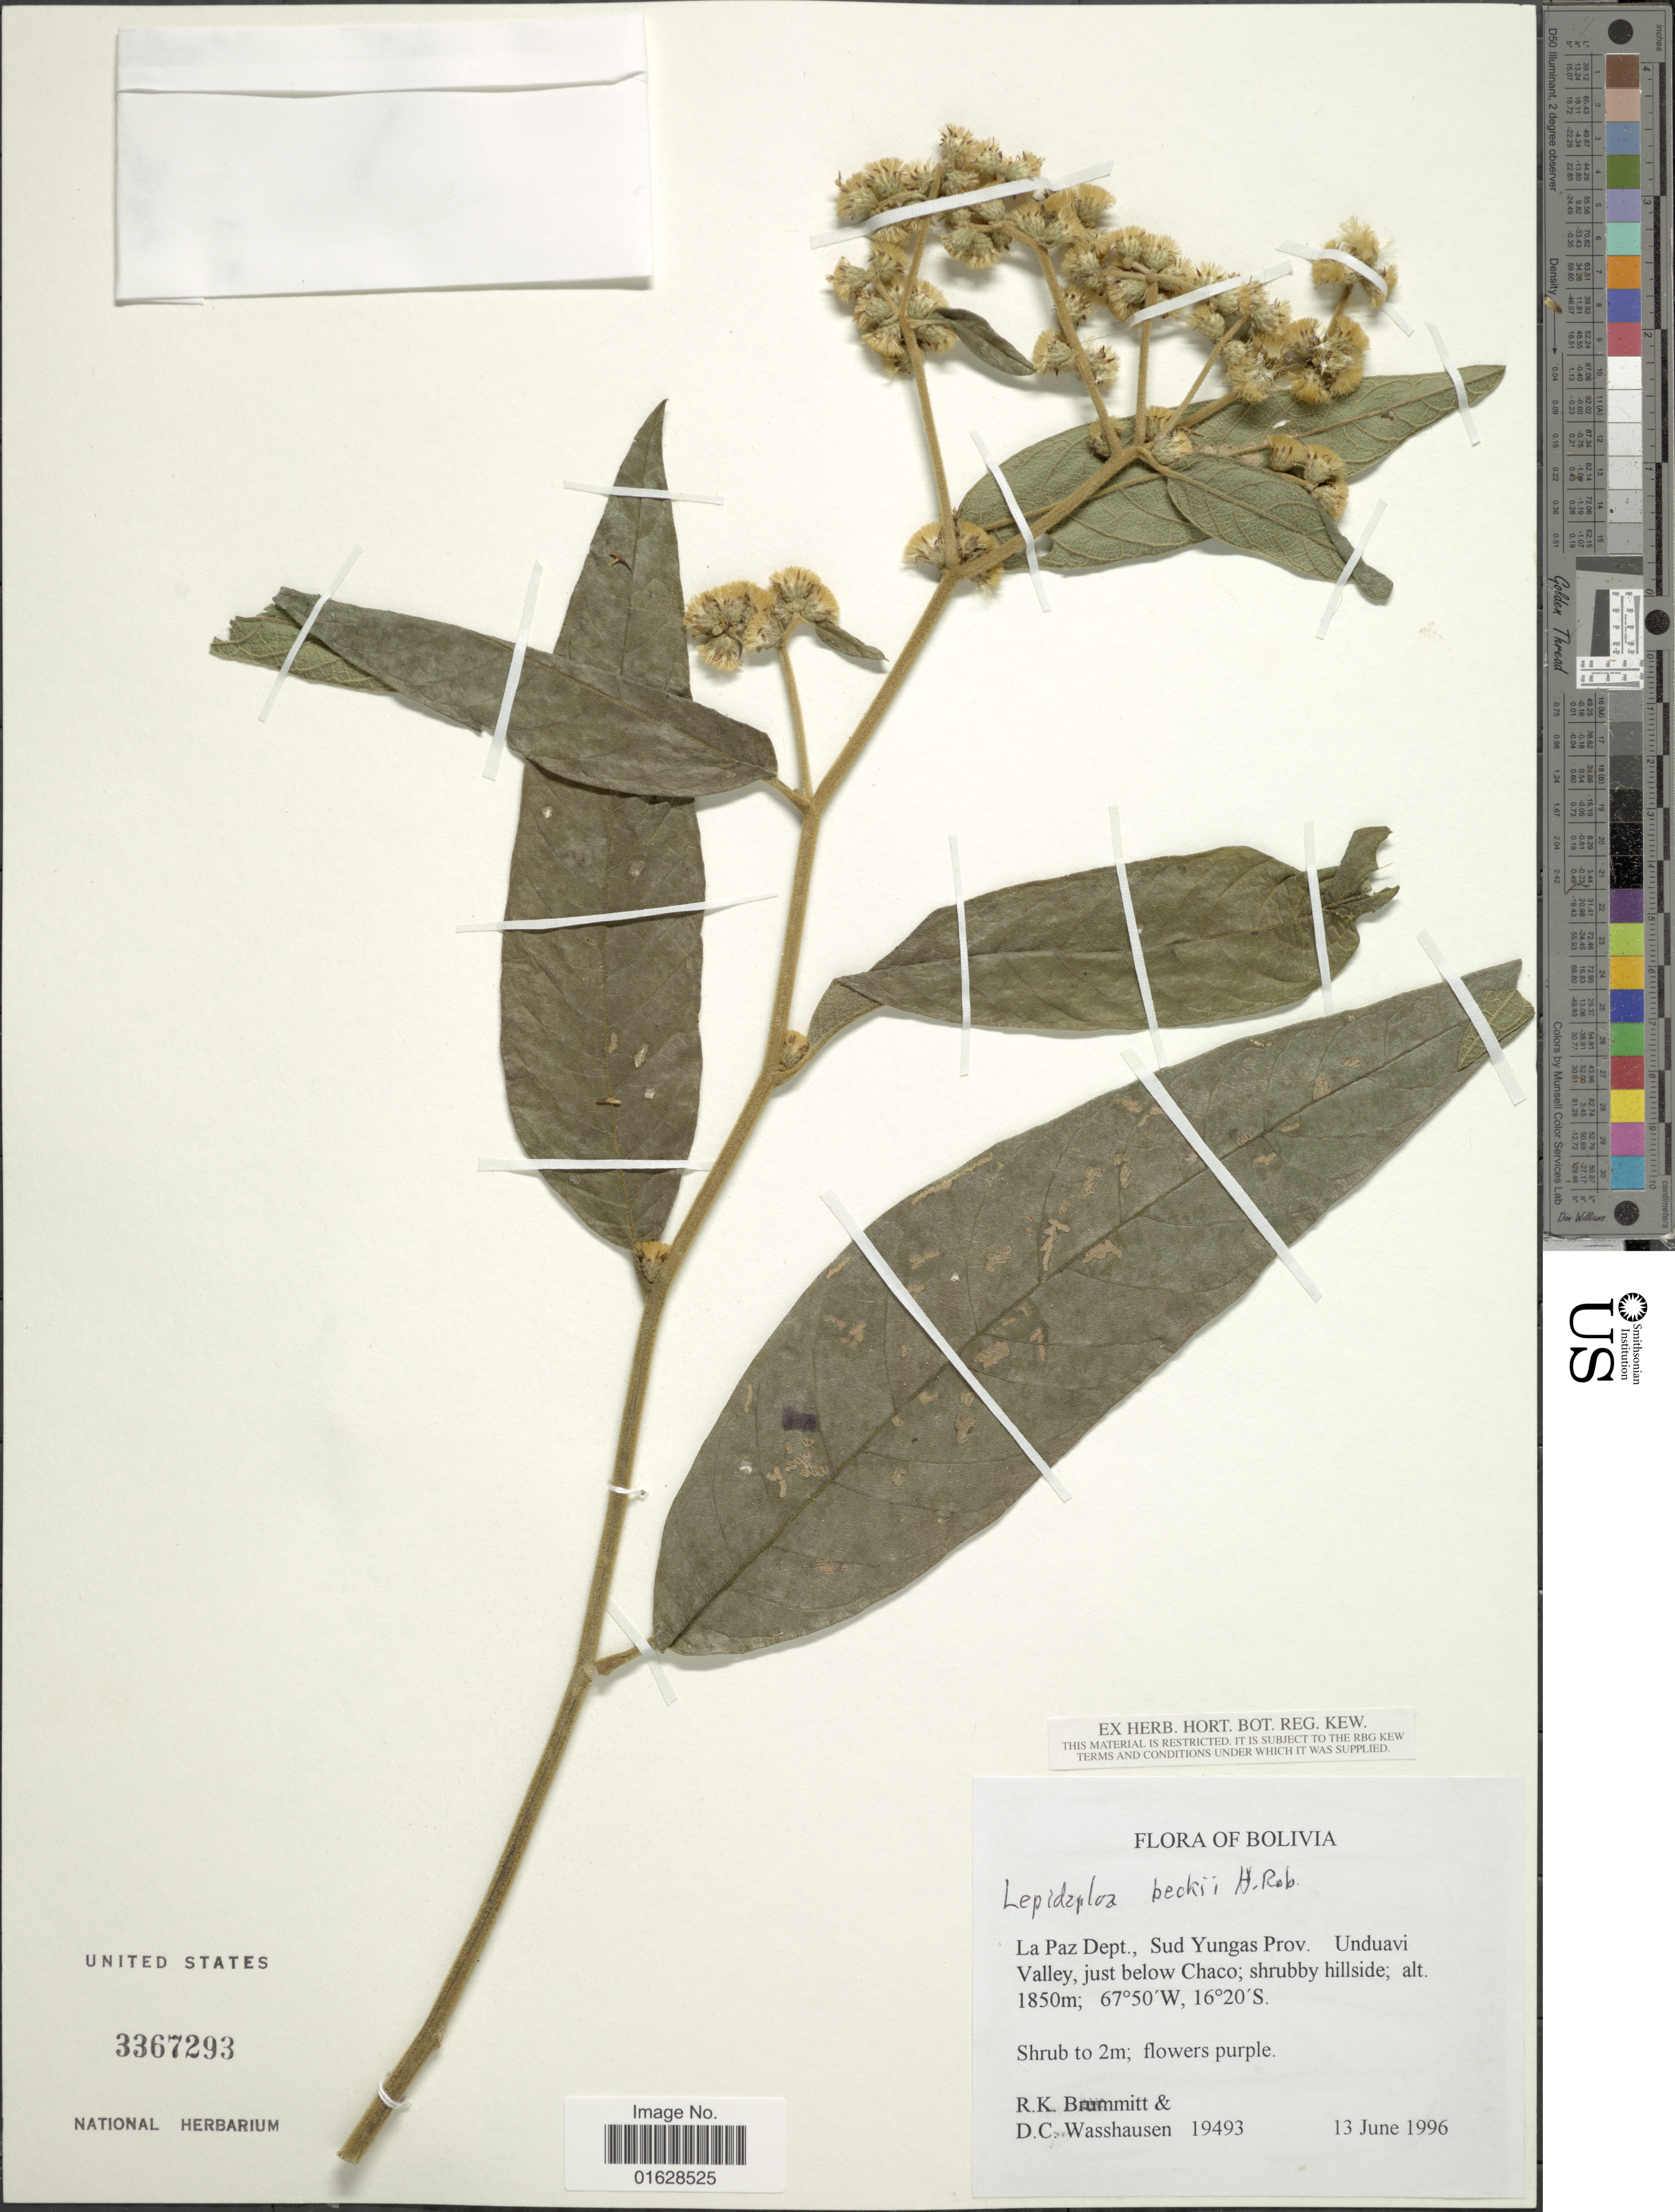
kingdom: Plantae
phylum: Tracheophyta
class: Magnoliopsida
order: Asterales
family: Asteraceae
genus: Lepidaploa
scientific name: Lepidaploa beckii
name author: H. Rob.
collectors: R. K. Brummitt & D. C. Wasshausen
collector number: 19493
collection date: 1996-06-13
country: Bolivia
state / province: La Paz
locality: Bolivia. La Paz Dept., Sud yungas Prov. Unduavi Valley, just below Chaco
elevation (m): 1850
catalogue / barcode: US 3367293